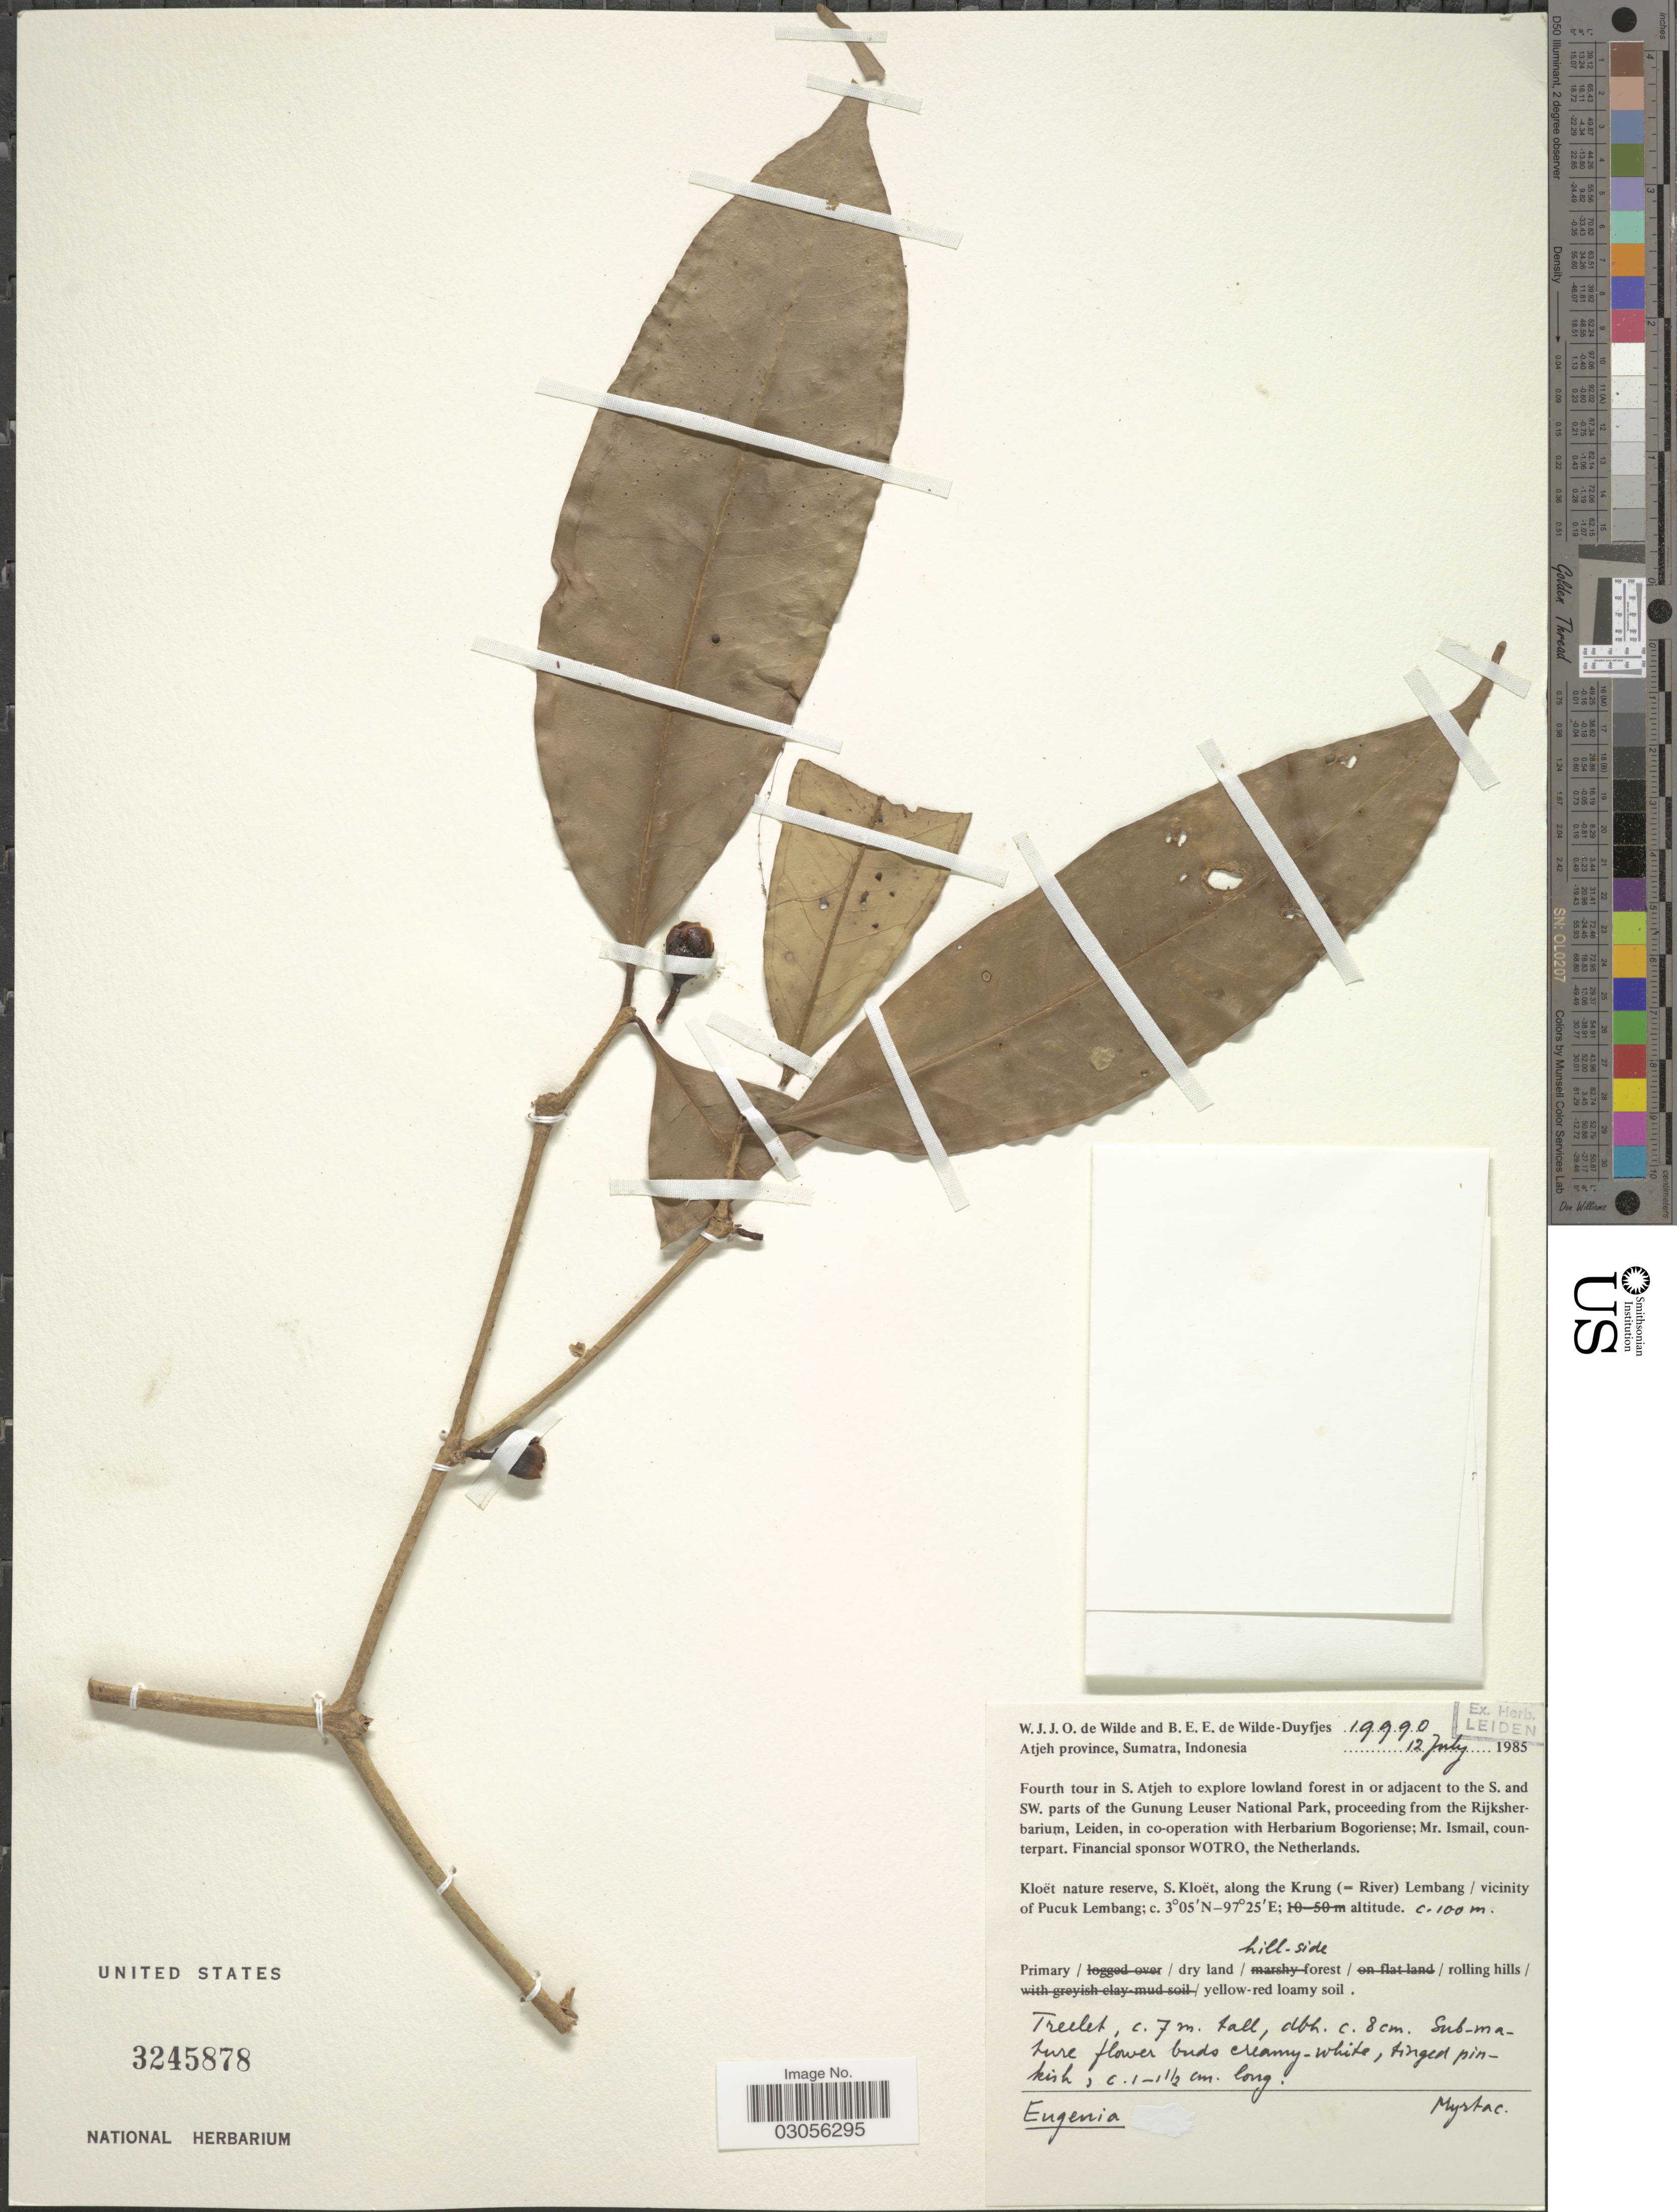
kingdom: Plantae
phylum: Tracheophyta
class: Magnoliopsida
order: Myrtales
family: Myrtaceae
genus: Syzygium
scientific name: Syzygium sp.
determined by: Strong, M. T., (US), Smithsonian Institution - National Museum of Natural History (UNITED STATES)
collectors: W. J. de Wilde & B. E. de Wilde-Duyfjes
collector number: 19990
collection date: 1985-07-12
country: Indonesia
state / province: Sumatra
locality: Atjeh Province, Sumatra. Kloët nature reserve, S. Kloët, along the Krung (= River) Lembang/ vicinity of Pucuk Lembang.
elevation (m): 100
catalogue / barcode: US 3245878